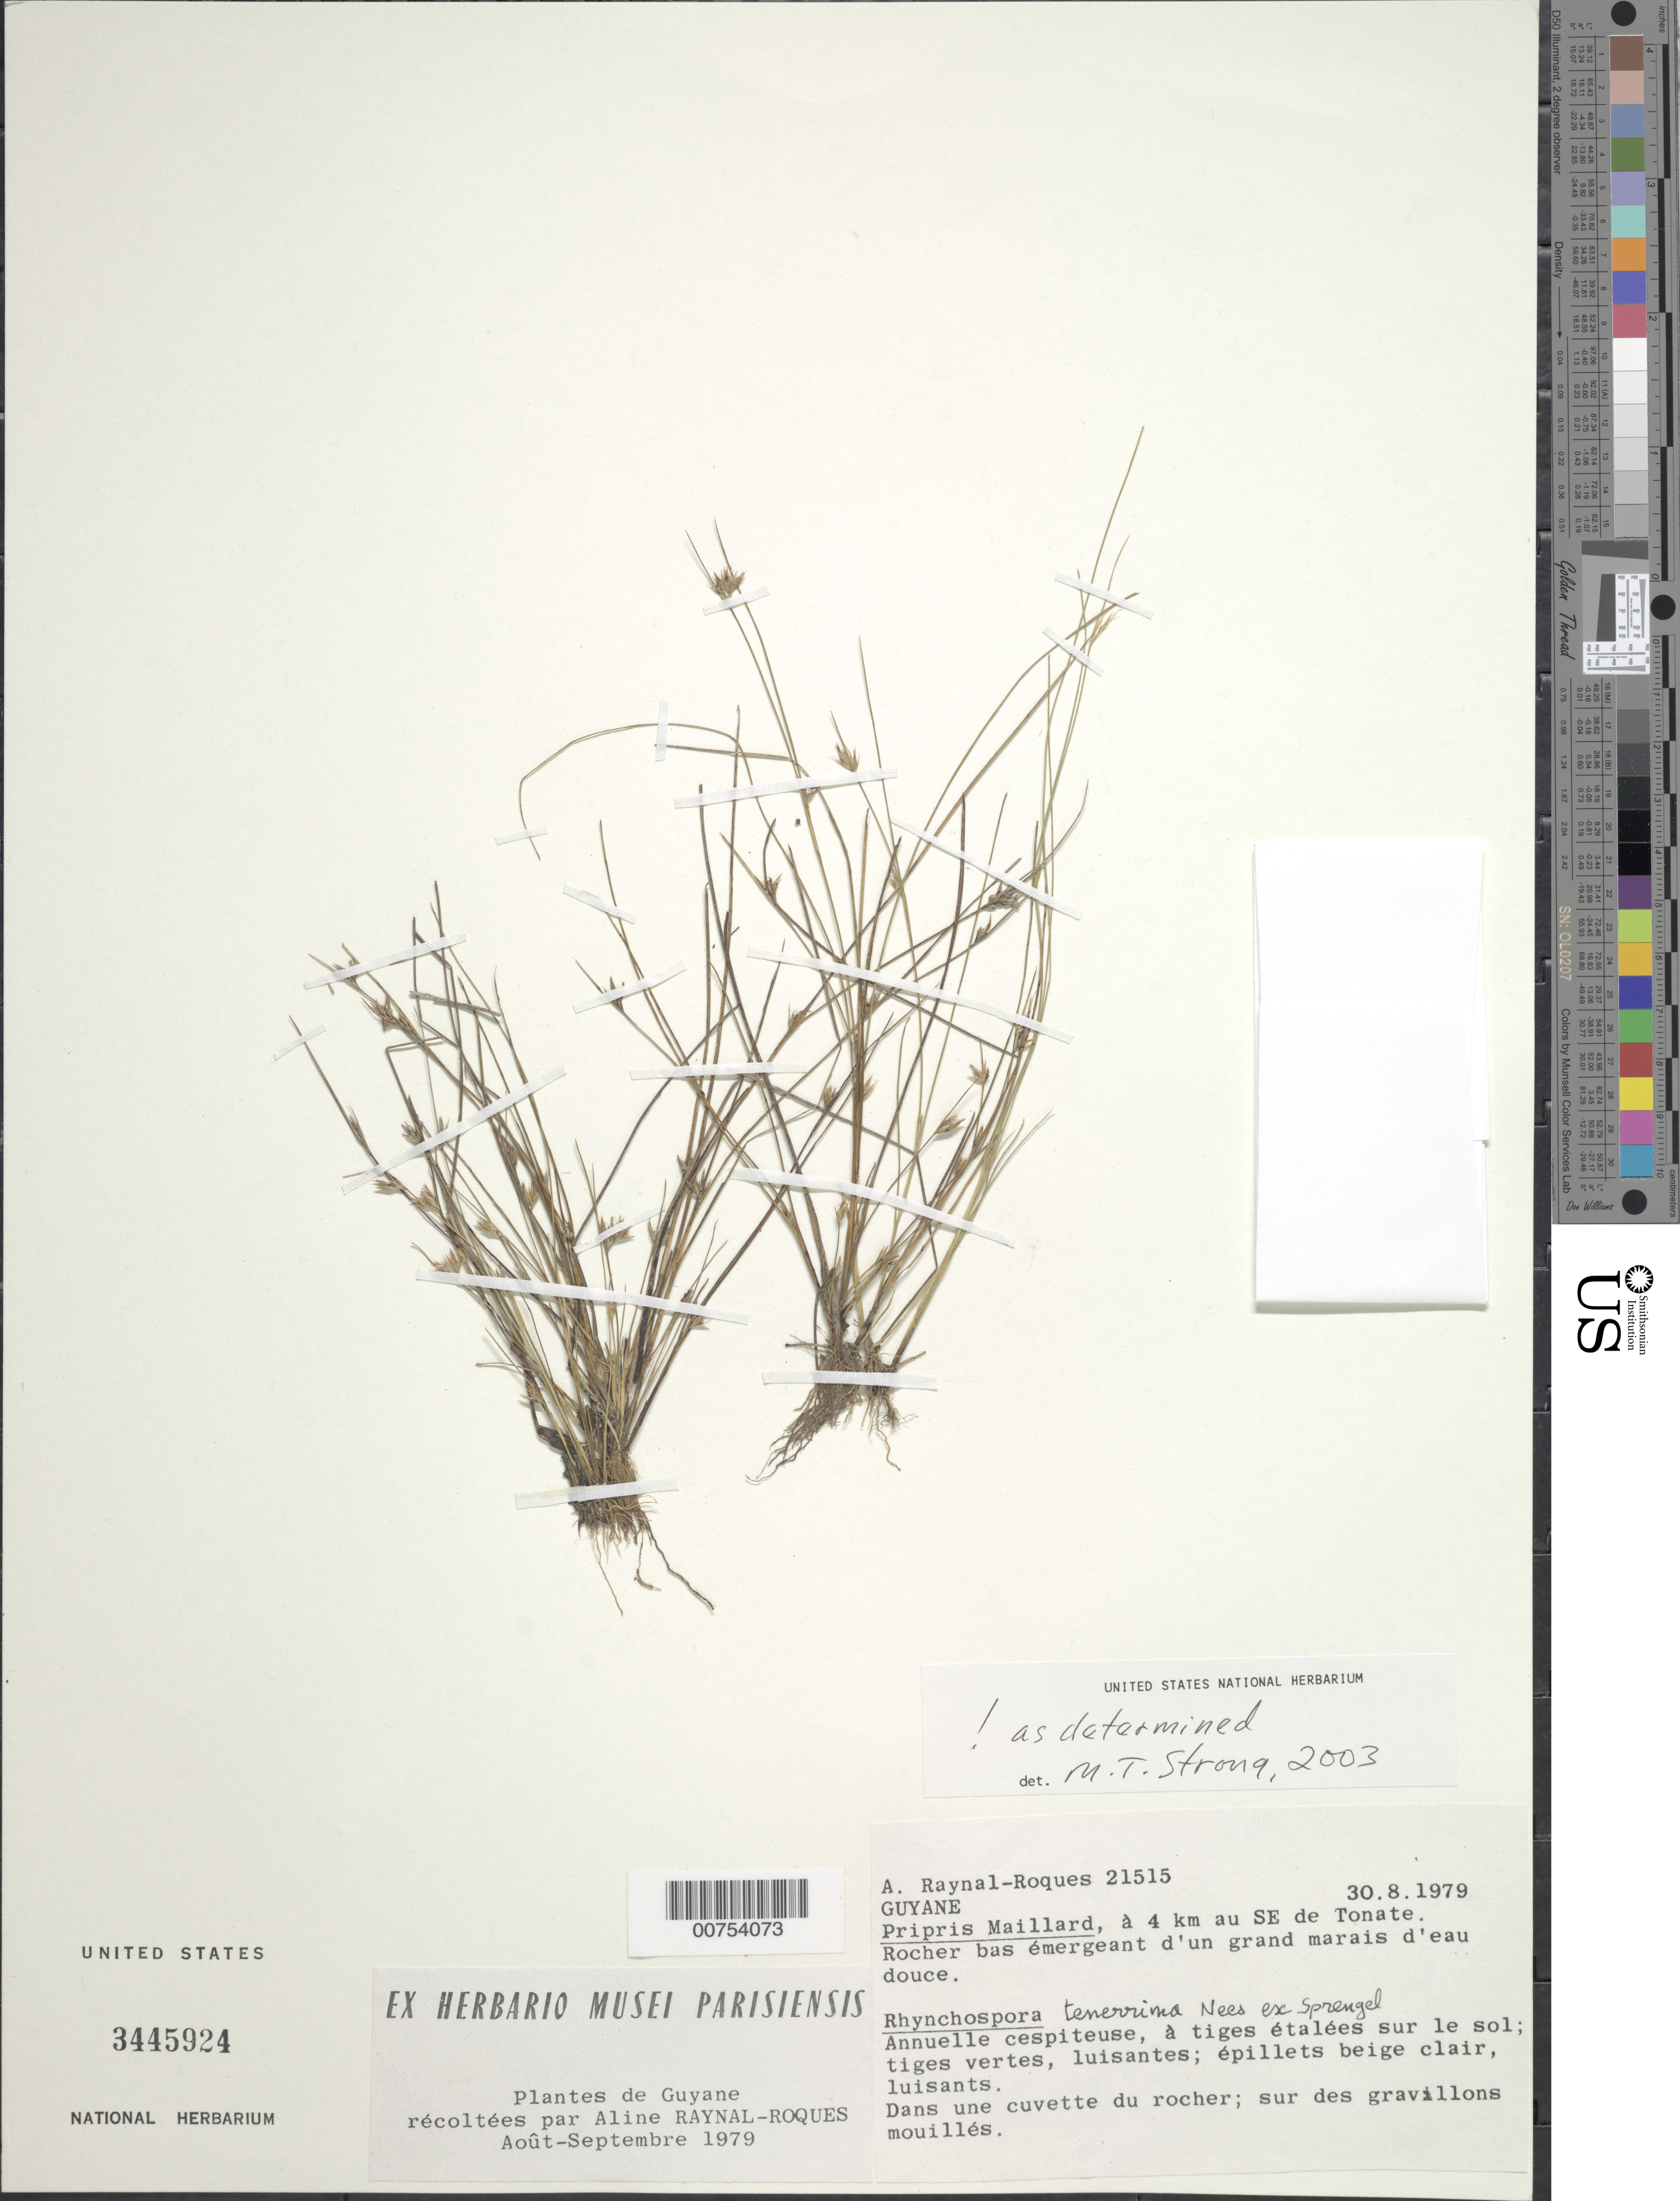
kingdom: Plantae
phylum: Tracheophyta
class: Liliopsida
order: Poales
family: Cyperaceae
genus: Rhynchospora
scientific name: Rhynchospora tenerrima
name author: Nees ex Spreng.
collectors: A. M. Raynal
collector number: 21515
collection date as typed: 30-Aug-79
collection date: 1979-08-30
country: French Guiana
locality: Pripris Maillard, grand marais a 4 km SE de Tonate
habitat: Rocher bas emergeant d'un grand marais d'eau douce; dans une cuvette du rocher; sur des granillons mouilles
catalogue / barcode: US 3445924